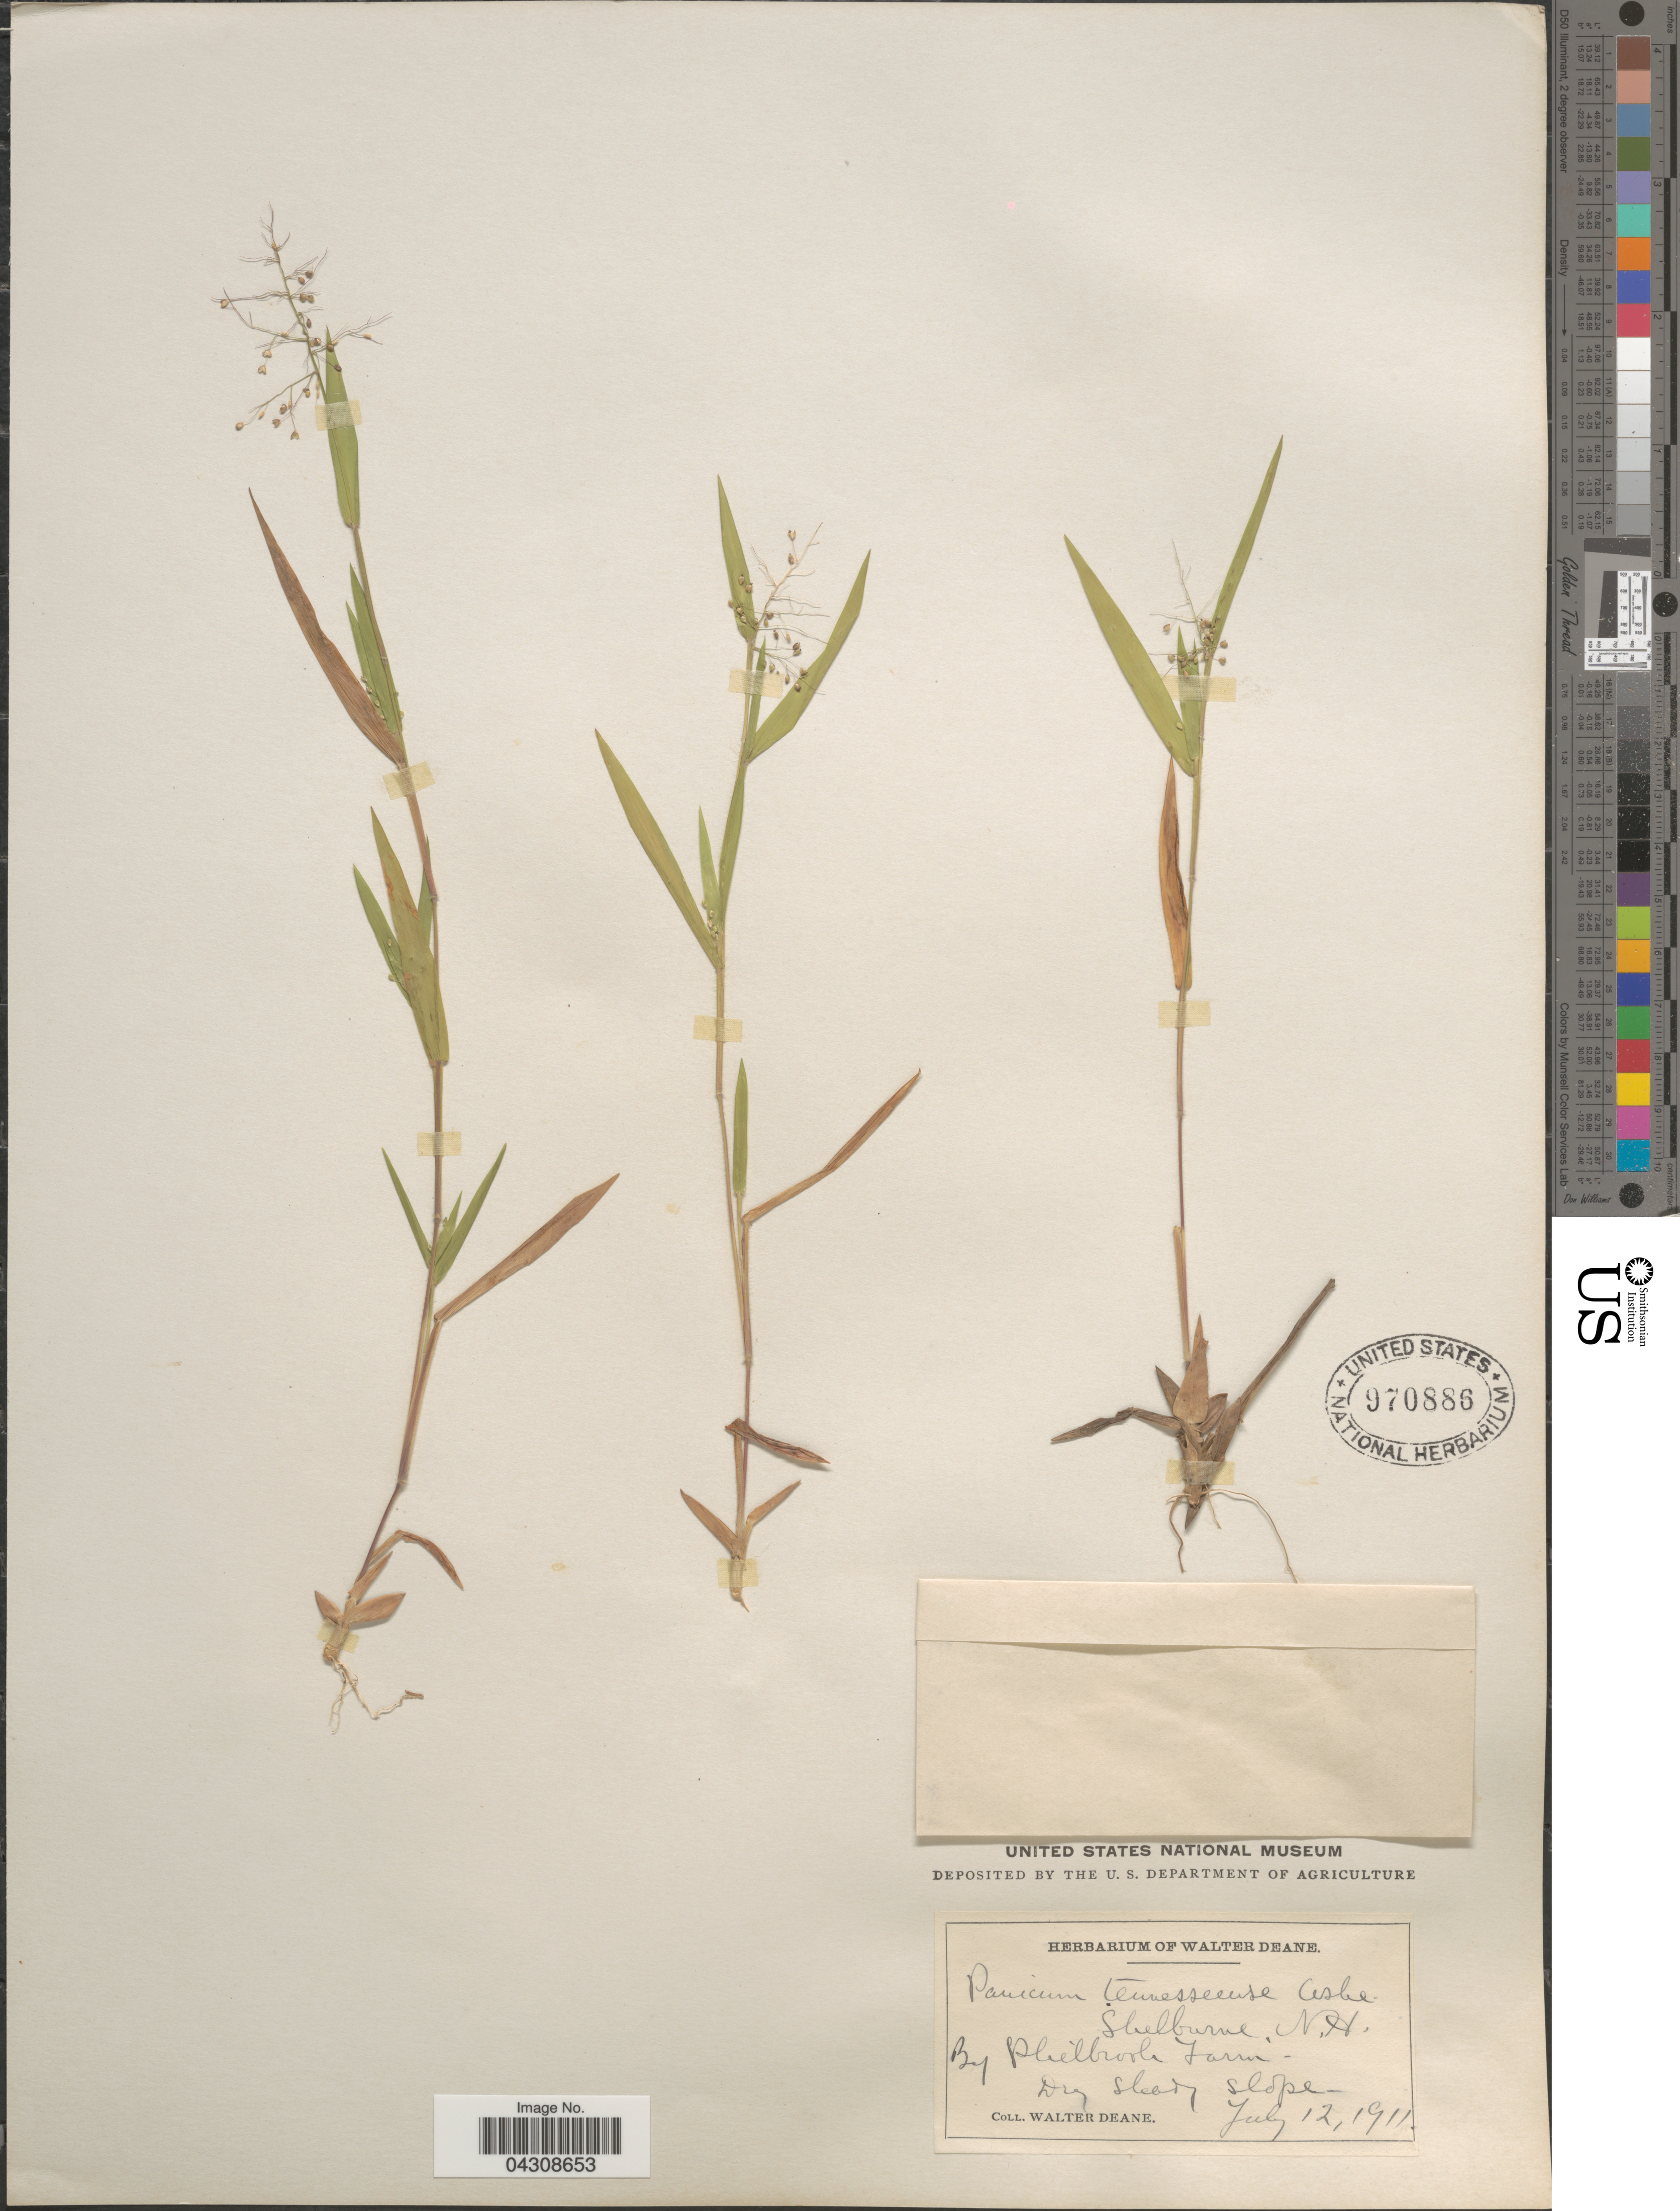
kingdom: Plantae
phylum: Tracheophyta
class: Liliopsida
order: Poales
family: Poaceae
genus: Dichanthelium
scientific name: Dichanthelium acuminatum var. acuminatum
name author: (Sw.) Gould & C.A. Clark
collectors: W. Deane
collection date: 1911-07-12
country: United States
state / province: New Hampshire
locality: Shelburne. By Philbrook Farm.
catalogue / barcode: US 970886